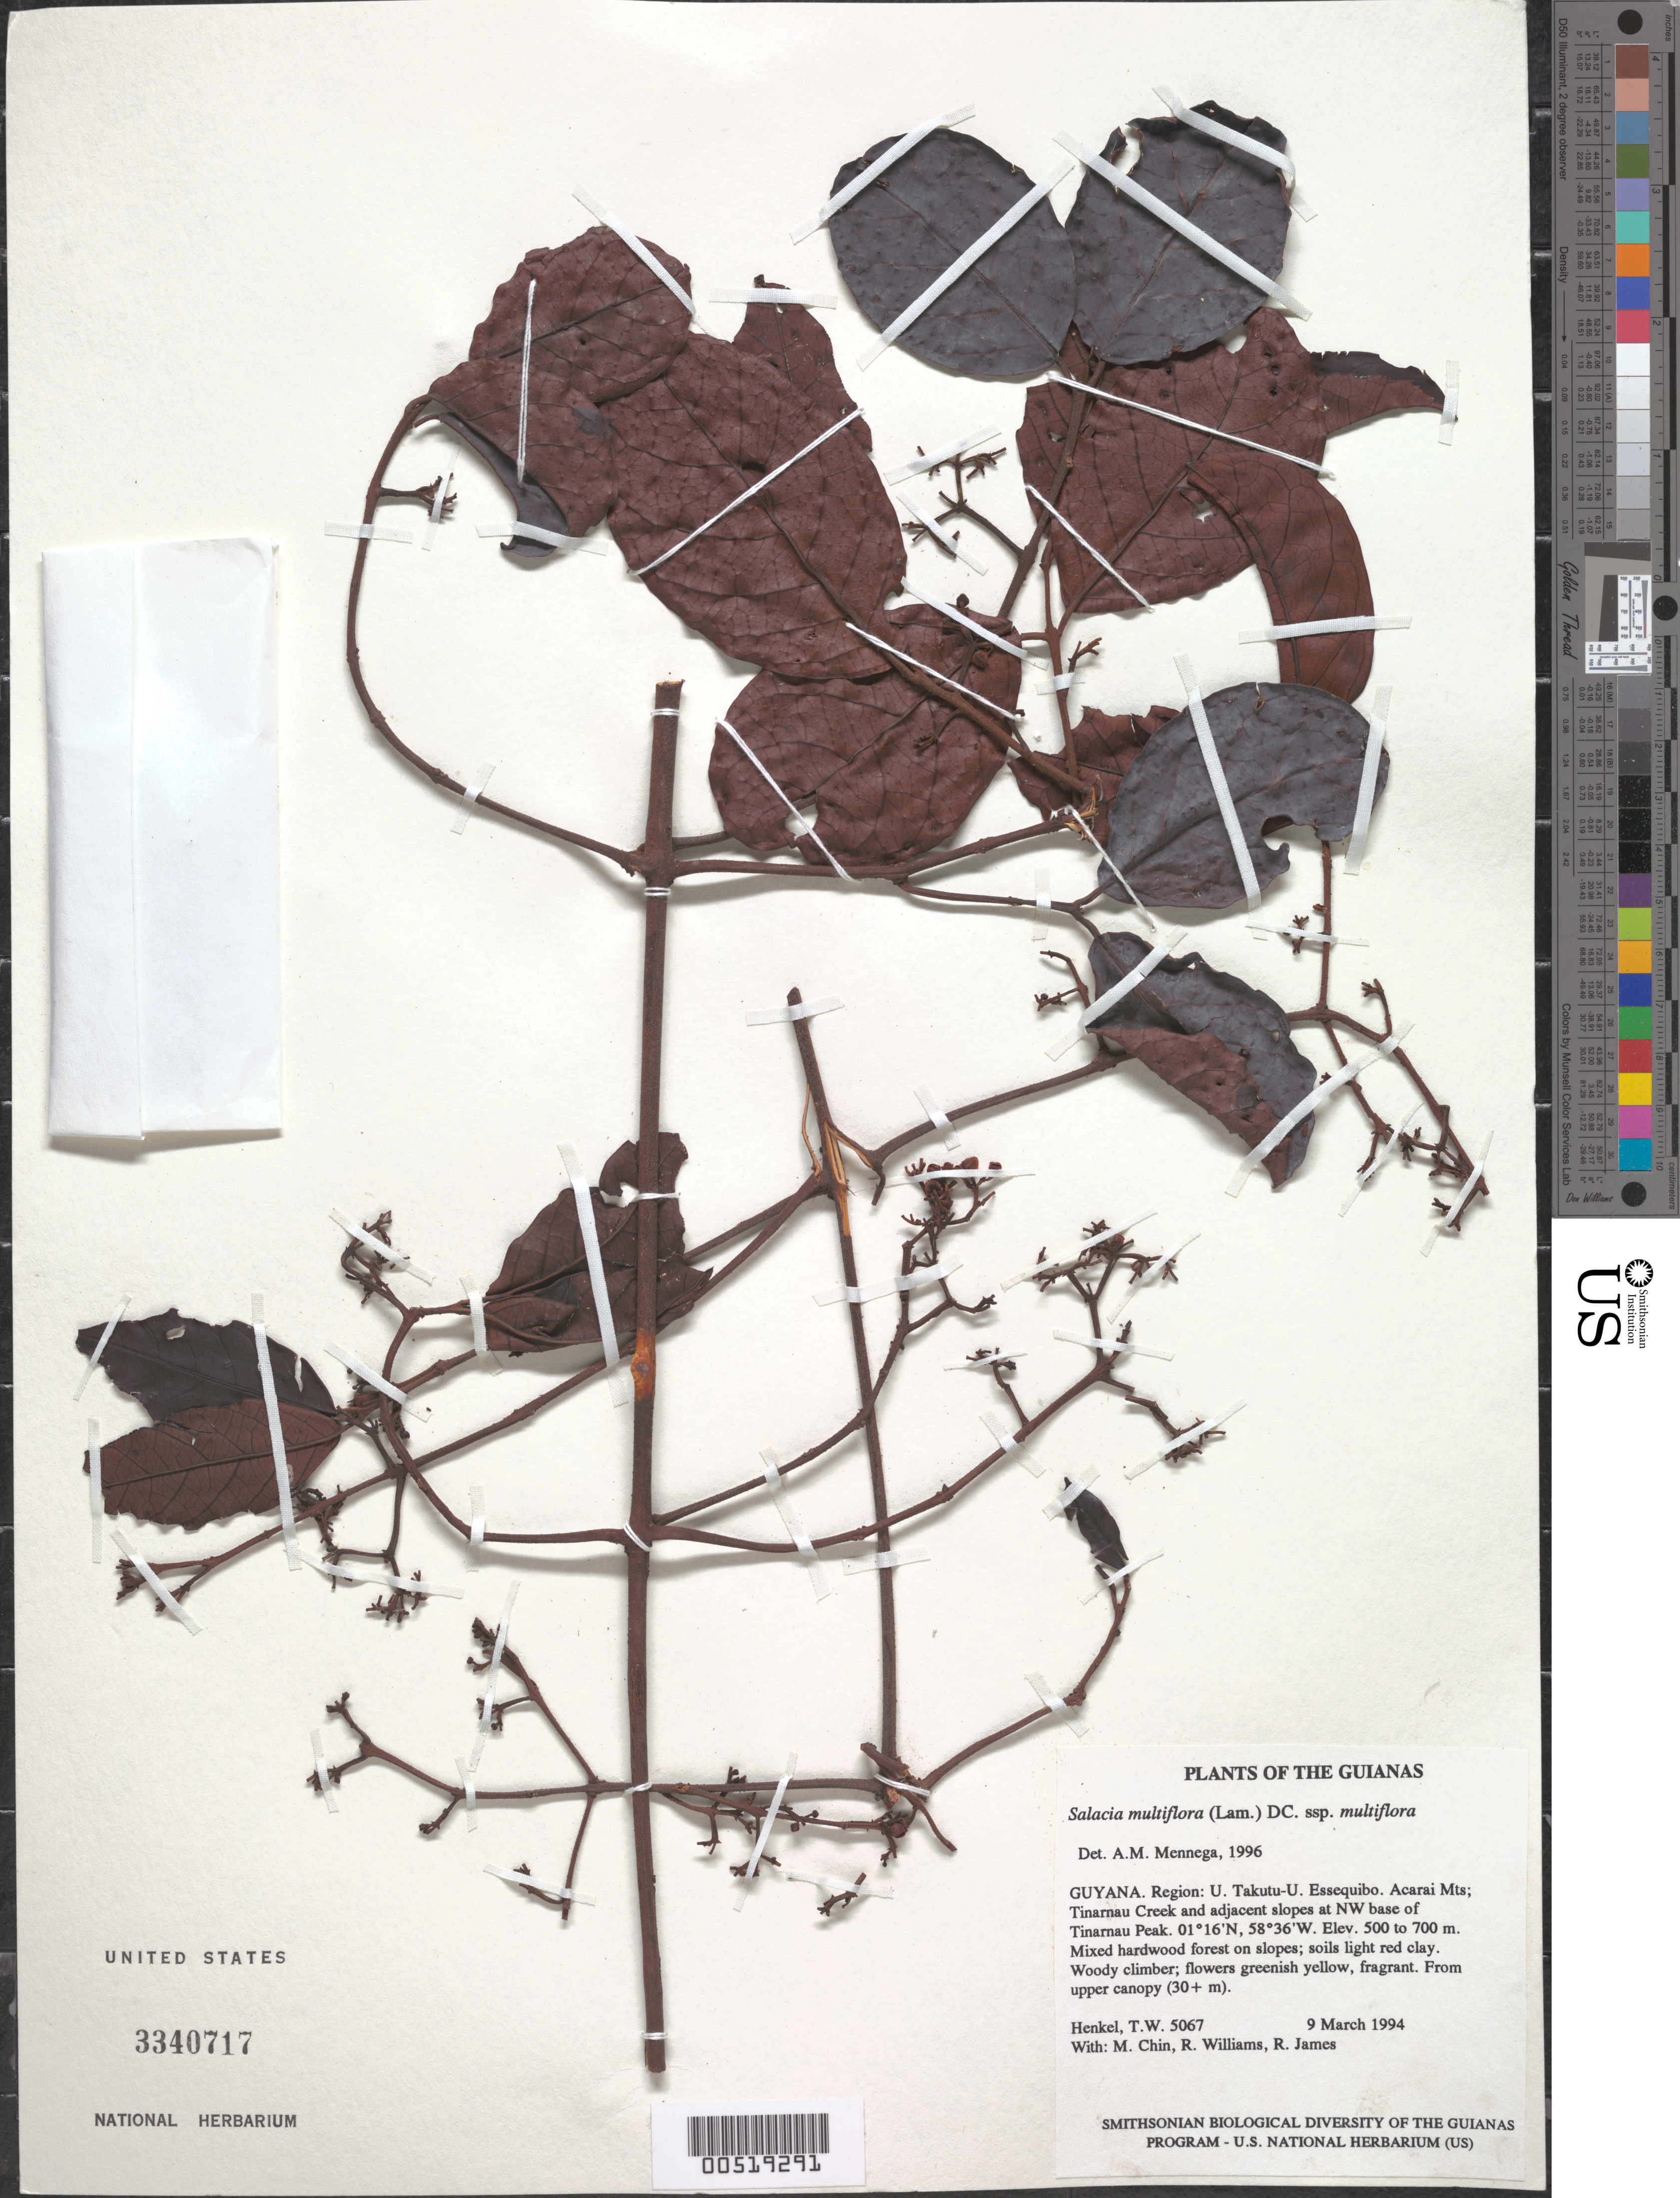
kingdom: Plantae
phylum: Tracheophyta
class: Magnoliopsida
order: Celastrales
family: Celastraceae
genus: Salacia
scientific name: Salacia multiflora subsp. multiflora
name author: (Lam.) DC.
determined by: Mennega, A. M. W.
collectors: T. Henkel, M. Chin, R. Williams & R. James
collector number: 5067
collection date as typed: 9 March 1994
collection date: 1994-03-09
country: Guyana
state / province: U. Takutu-U. Essequibo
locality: Acarai Mts; Tinarnau Creek and adjacent slopes at NW base of Tinarnau Peak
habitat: Mixed hardwood forest on slopes; soils light red clay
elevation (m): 500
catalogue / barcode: US 3340717